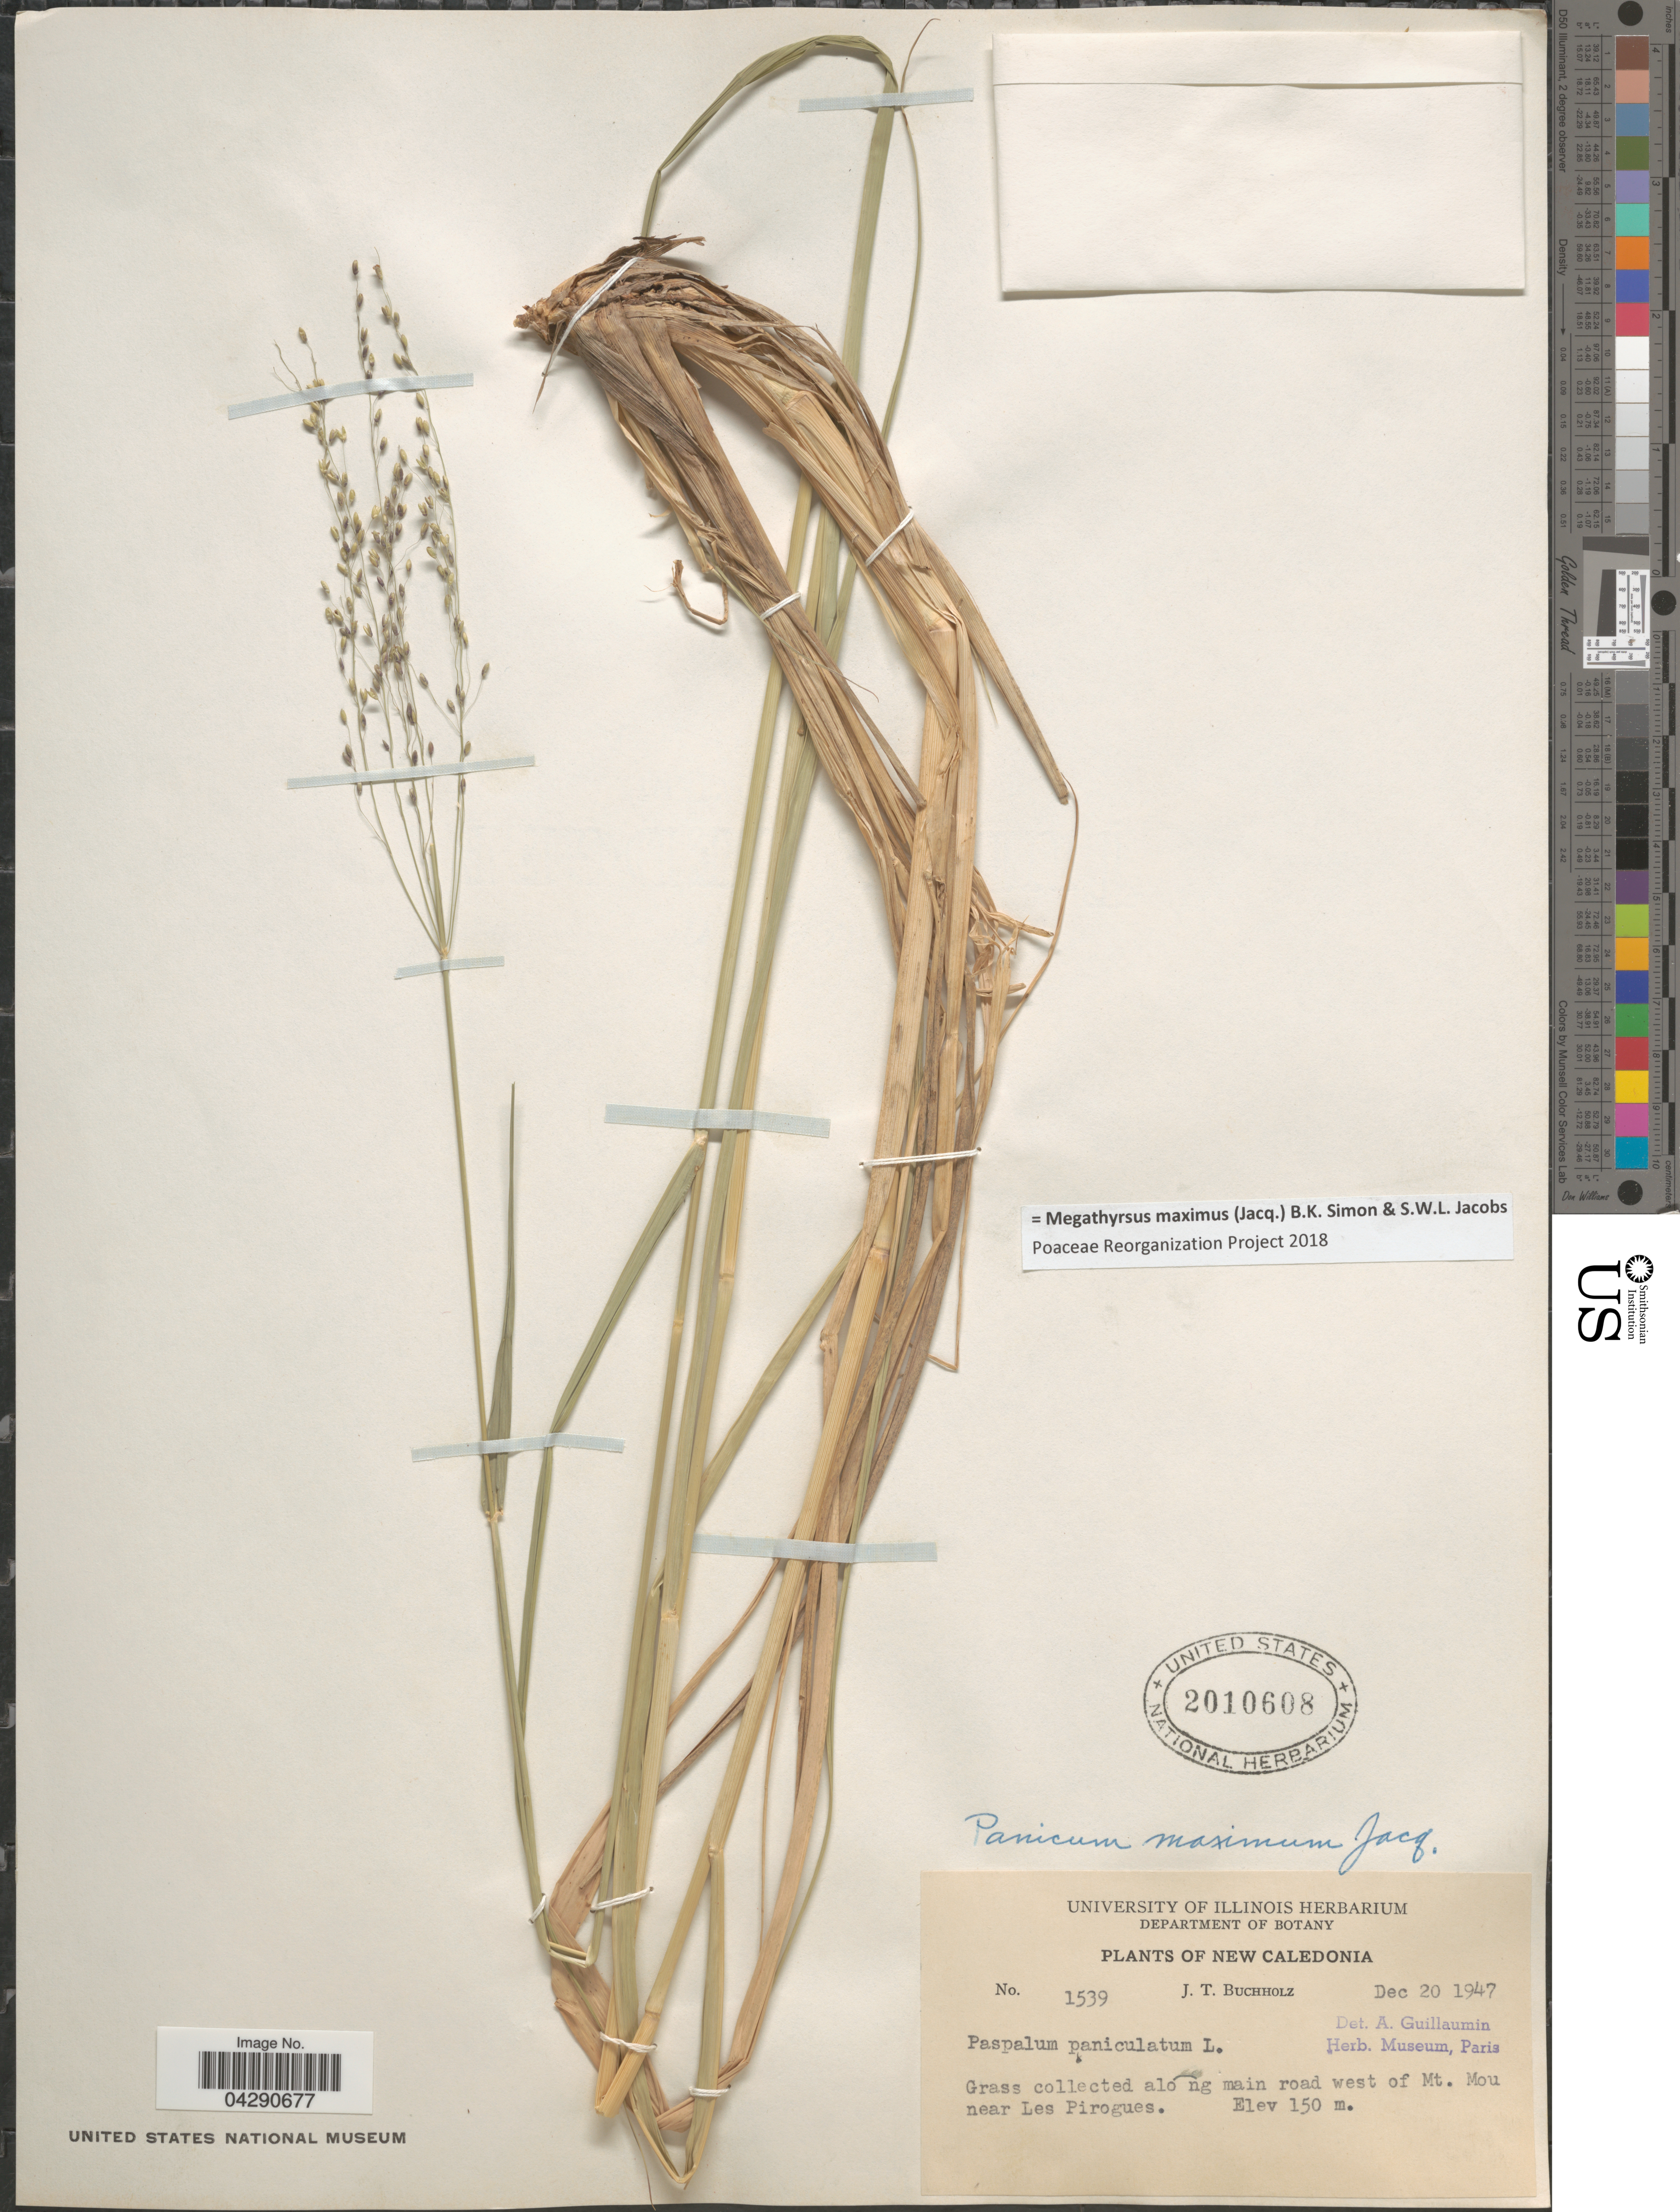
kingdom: Plantae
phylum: Tracheophyta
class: Liliopsida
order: Poales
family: Poaceae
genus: Megathyrsus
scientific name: Megathyrsus maximus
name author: (Jacq.) B.K. Simon & S.W.L. Jacobs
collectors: J. T. Buchholz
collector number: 1539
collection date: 1947-12-20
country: New Caledonia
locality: Along main road west of Mt. Mou near Les Pirogues.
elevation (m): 150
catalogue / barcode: US 2010608